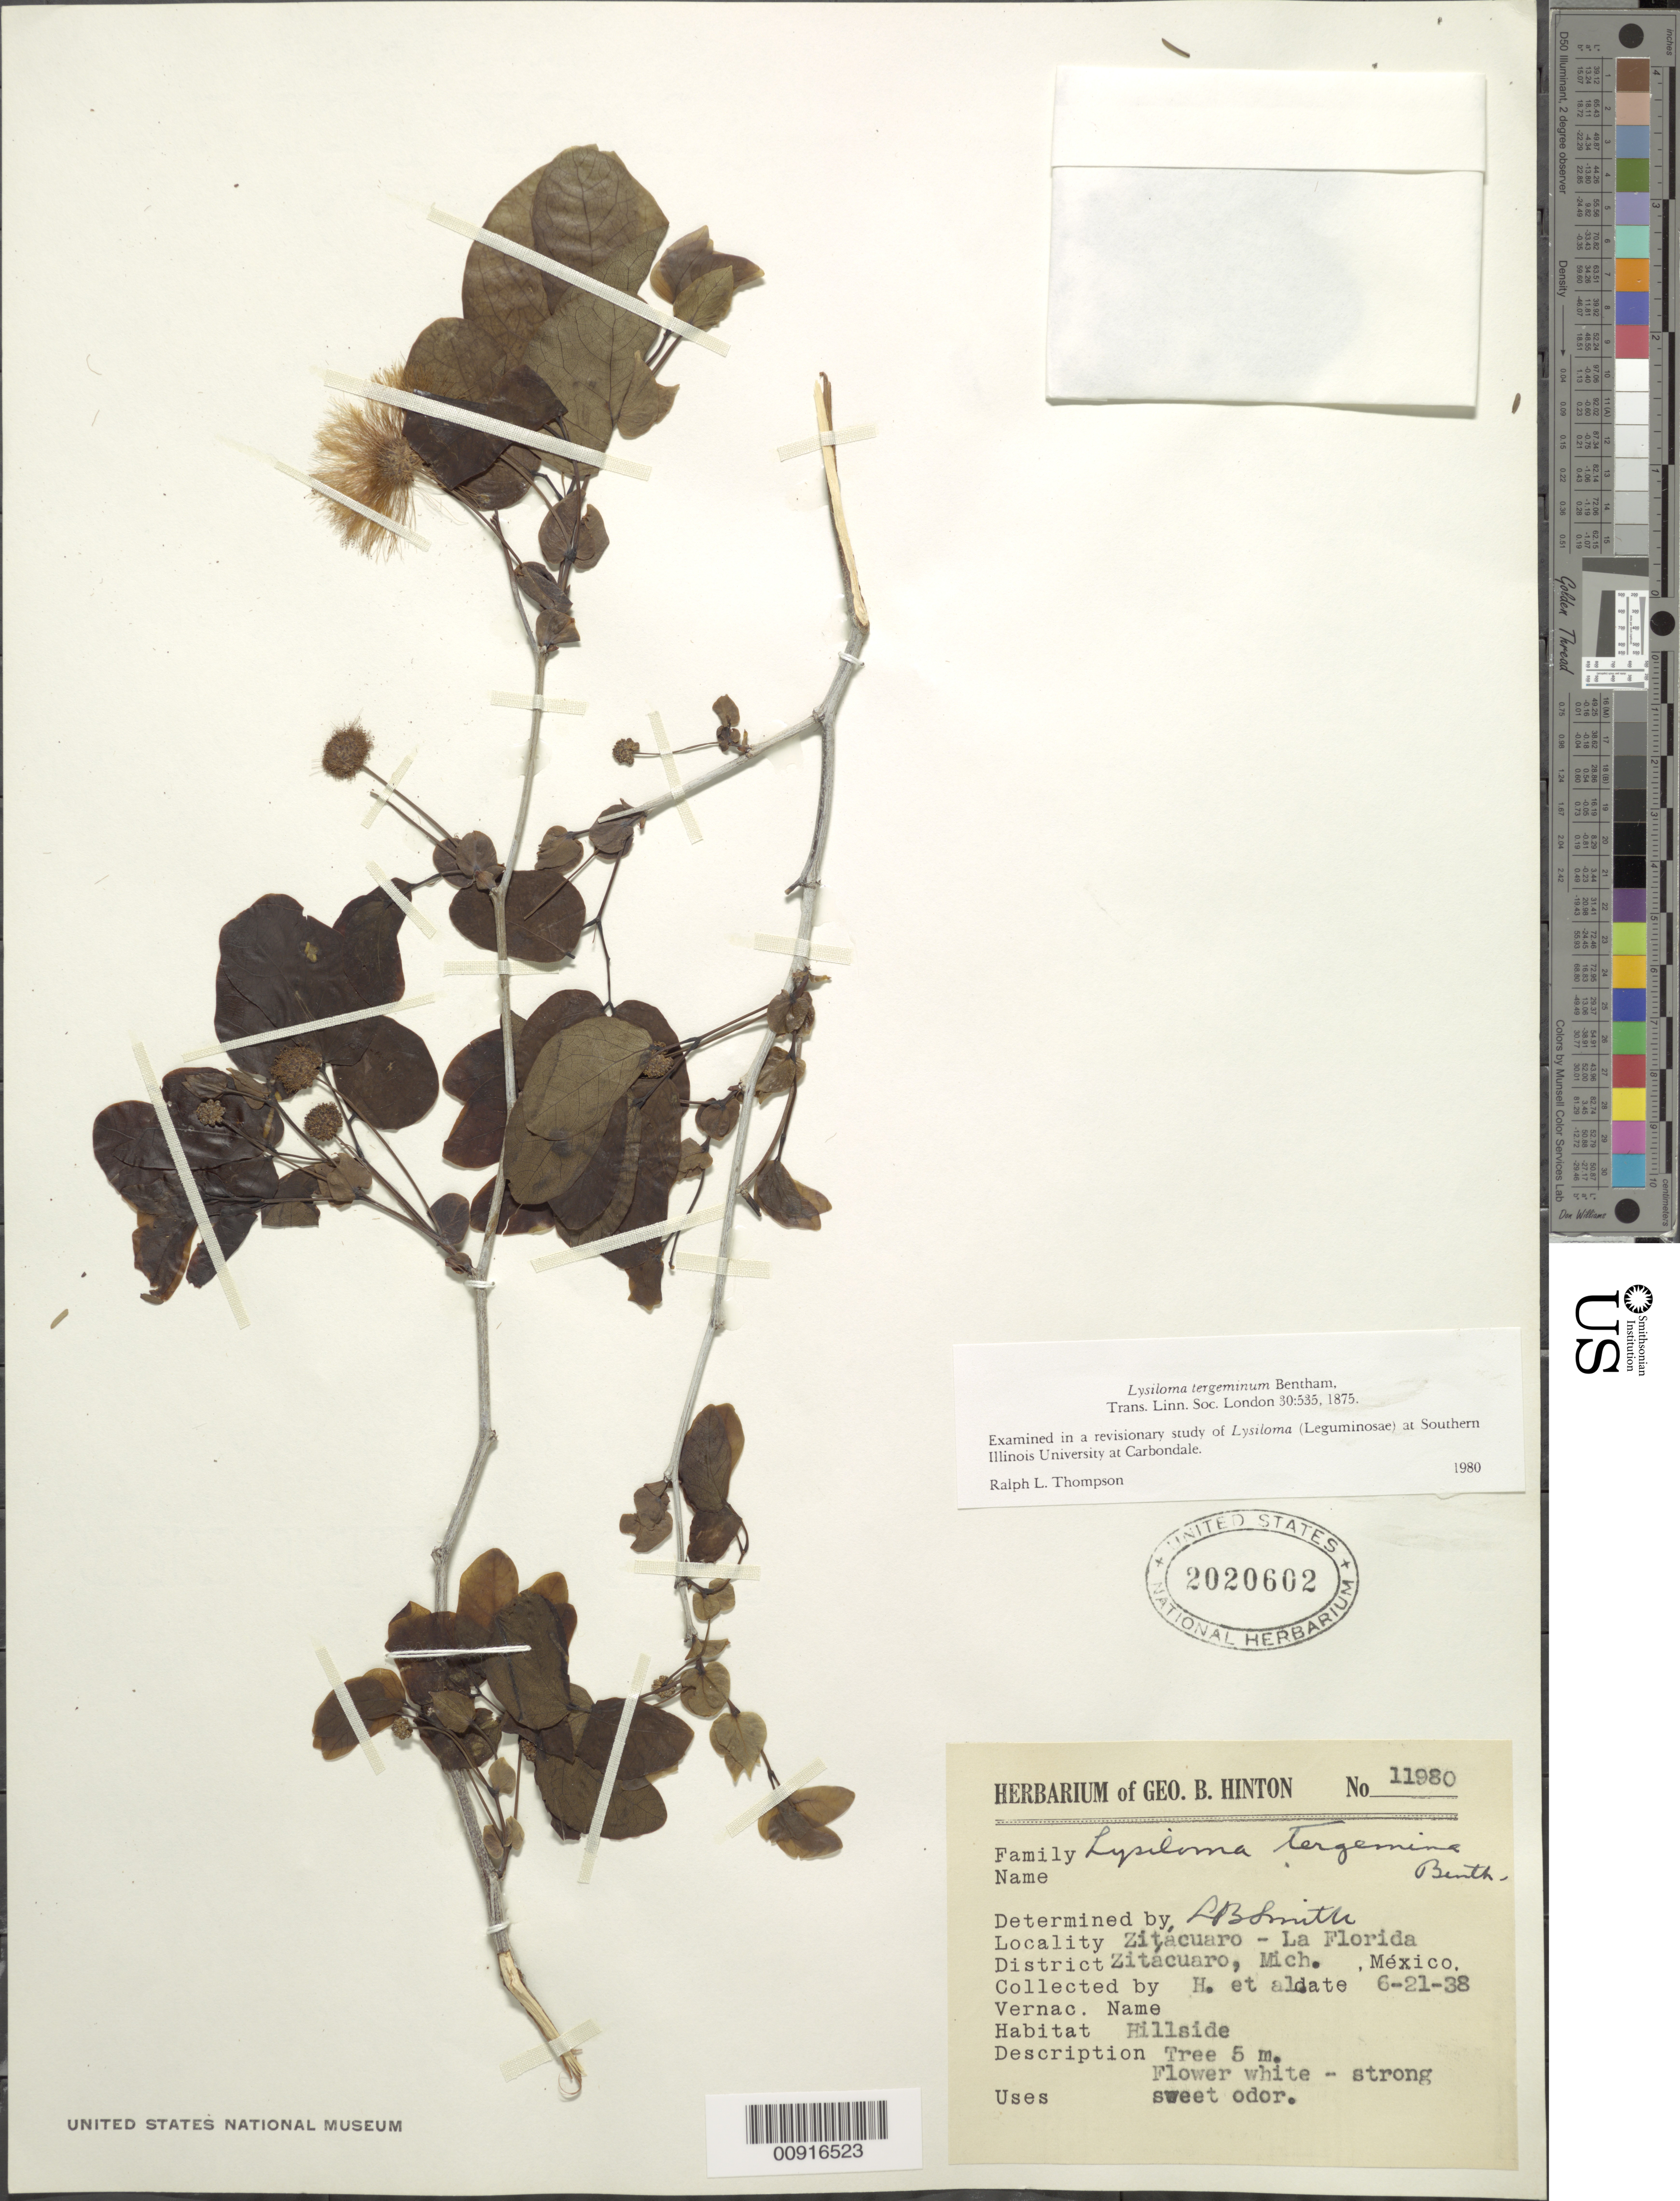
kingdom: Plantae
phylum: Tracheophyta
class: Magnoliopsida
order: Fabales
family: Fabaceae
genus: Lysiloma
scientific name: Lysiloma tergeminum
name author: Benth.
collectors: G. B. Hinton & et al.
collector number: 11980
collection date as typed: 21 Jun 1938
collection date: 1938-06-21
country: Mexico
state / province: Michoacán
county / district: Zitácuaro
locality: Zitácuaro - La Florida, District Zitácuaro, Michoacán.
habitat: Hillside.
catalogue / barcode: US 2020602